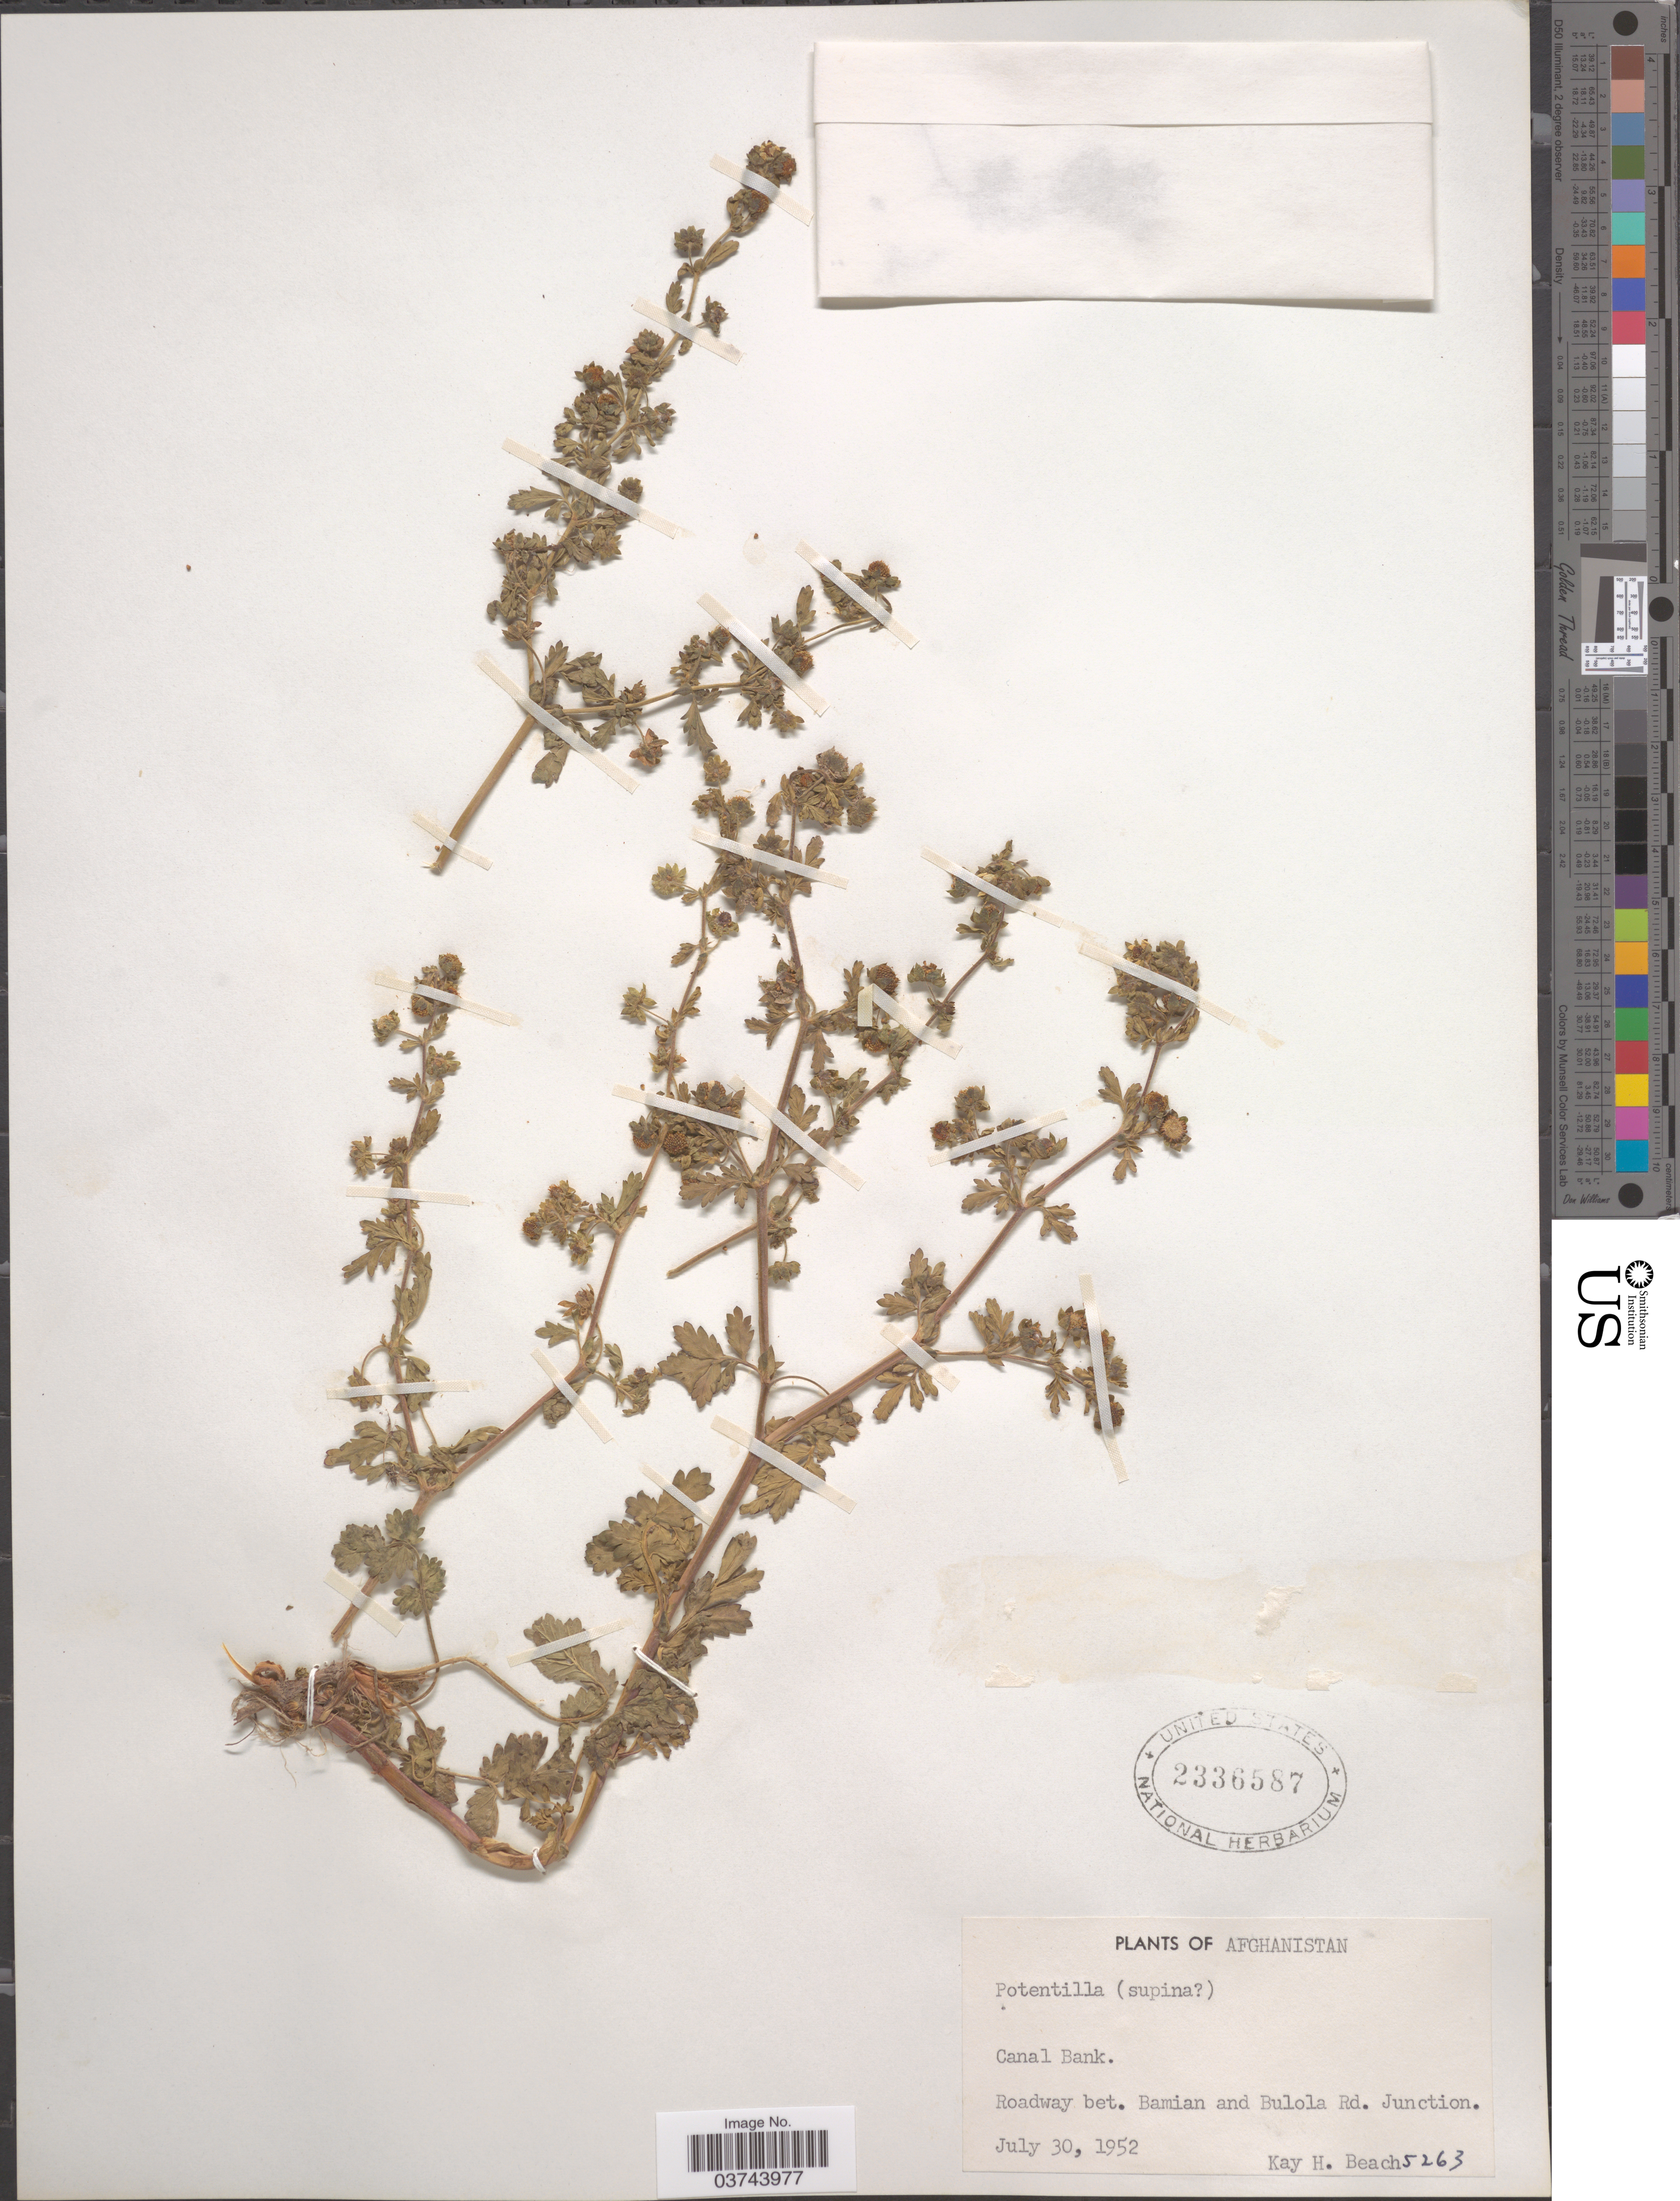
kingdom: Plantae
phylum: Tracheophyta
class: Magnoliopsida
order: Rosales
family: Rosaceae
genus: Potentilla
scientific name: Potentilla supina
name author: L.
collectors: K. H. Beach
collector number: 5263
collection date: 1952-07-30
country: Afghanistan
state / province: Bamian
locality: Canal Bank. Roadway bet. Bamian and Bulola Rd. Junction.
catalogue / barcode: US 2336587